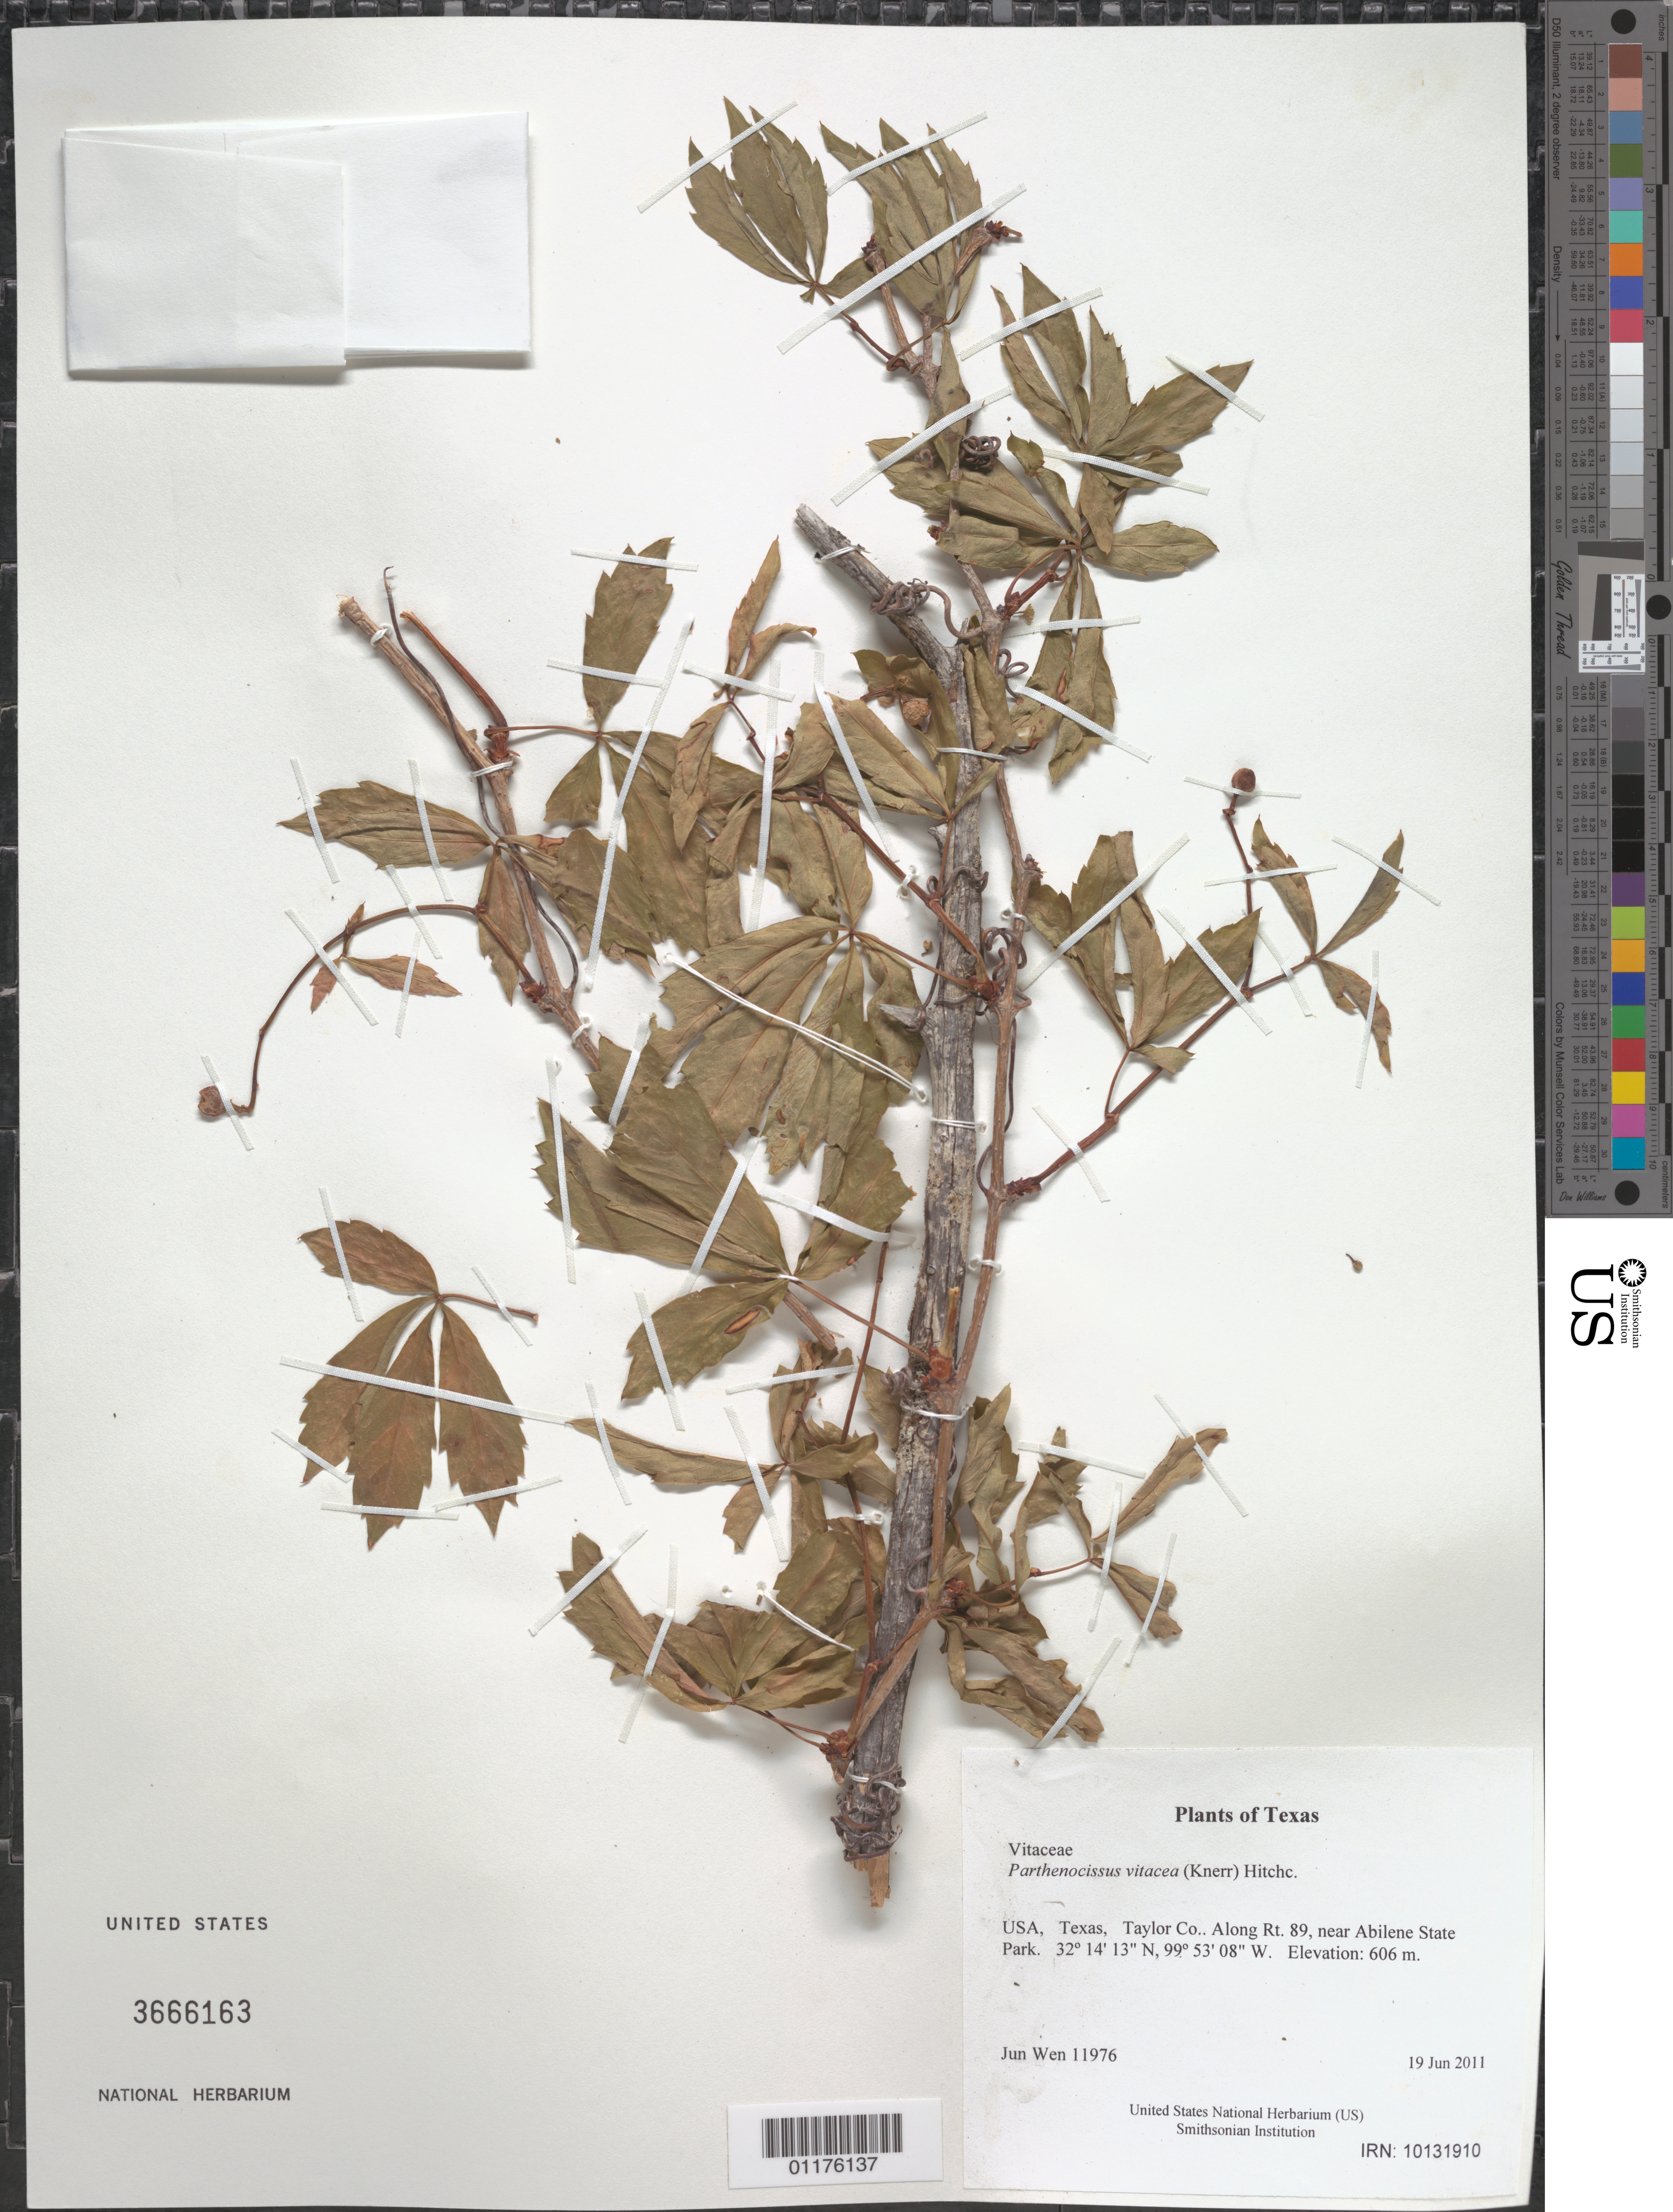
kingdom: Plantae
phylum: Tracheophyta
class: Magnoliopsida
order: Vitales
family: Vitaceae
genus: Parthenocissus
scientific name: Parthenocissus vitacea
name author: (Knerr) Hitchc.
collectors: J. Wen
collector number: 11976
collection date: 2011-06-19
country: United States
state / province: Texas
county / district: Taylor Co.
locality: Along Rt. 89, near Abilene State Park.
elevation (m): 606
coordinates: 32 14.220 N, 99 53.126 W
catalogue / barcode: US 3666163